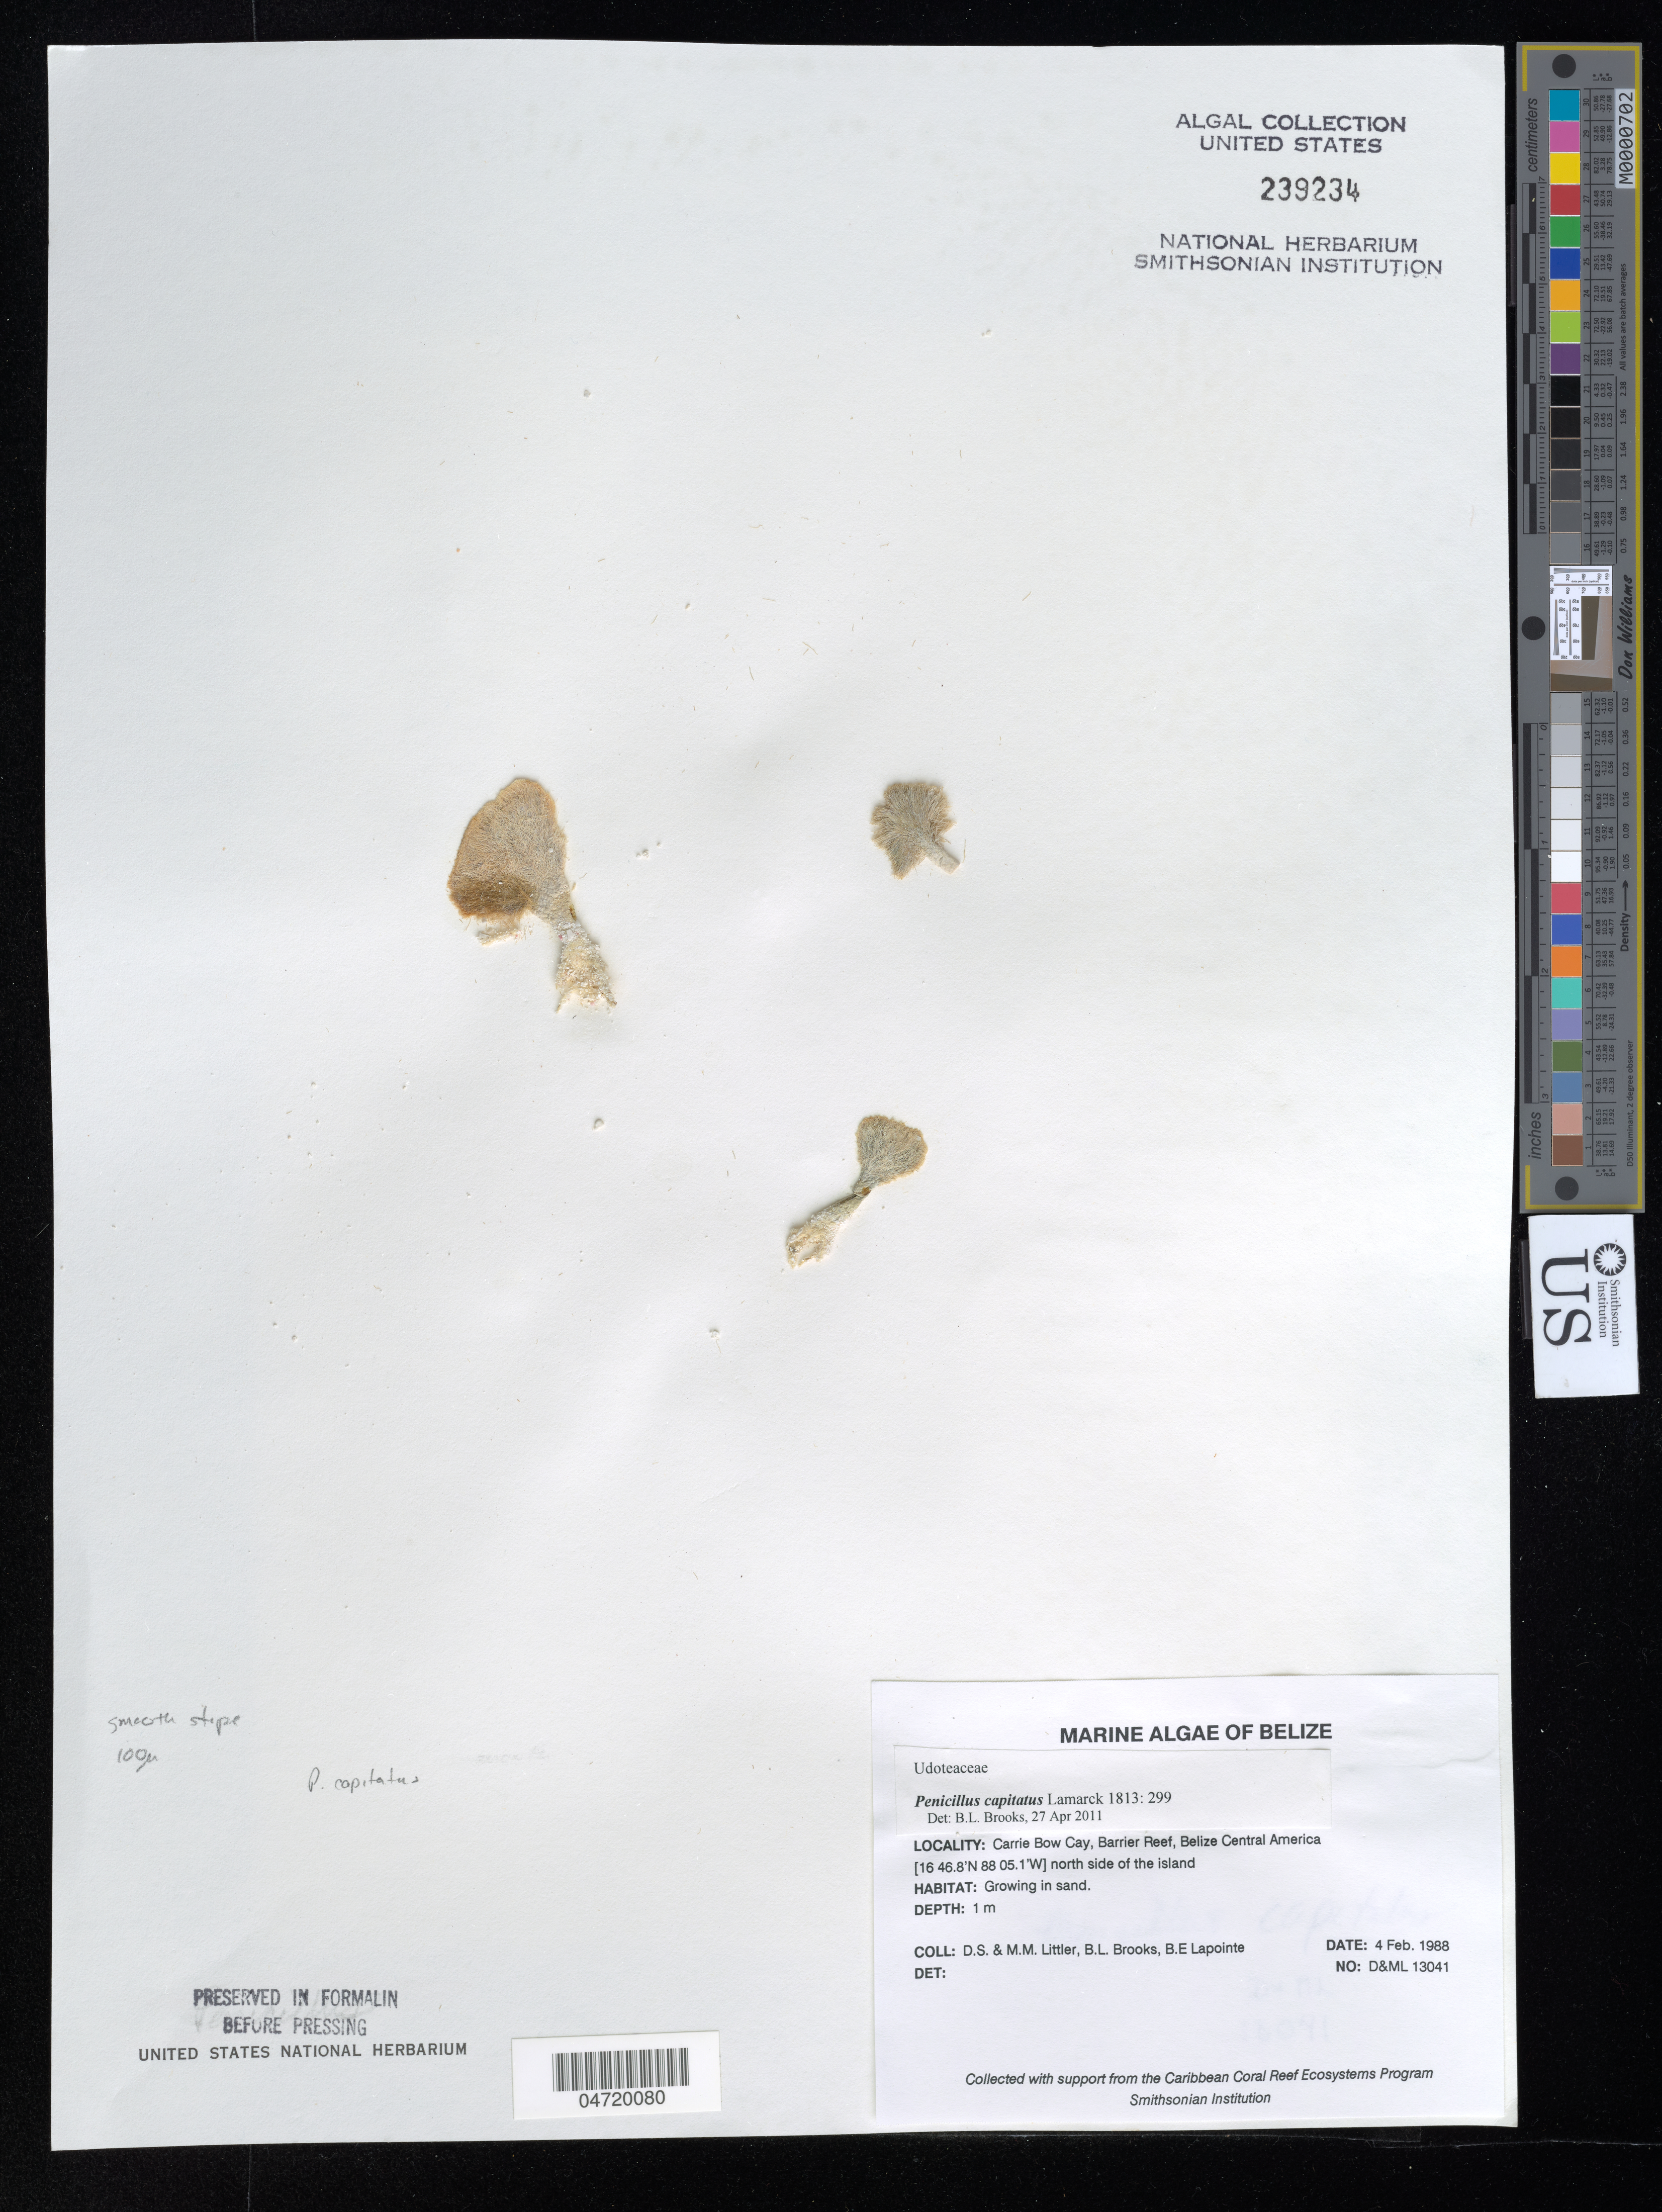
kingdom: Plantae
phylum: Chlorophyta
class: Ulvophyceae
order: Bryopsidales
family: Udoteaceae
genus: Penicillus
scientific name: Penicillus capitatus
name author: Lam.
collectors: D. S. Littler, M. M. Littler, B. Brooks & B. Lapointe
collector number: D&ML 13041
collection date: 1988-02-04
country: Belize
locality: Carrie Bow Cay, Barrier Reef, north side of the island.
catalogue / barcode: US 239234